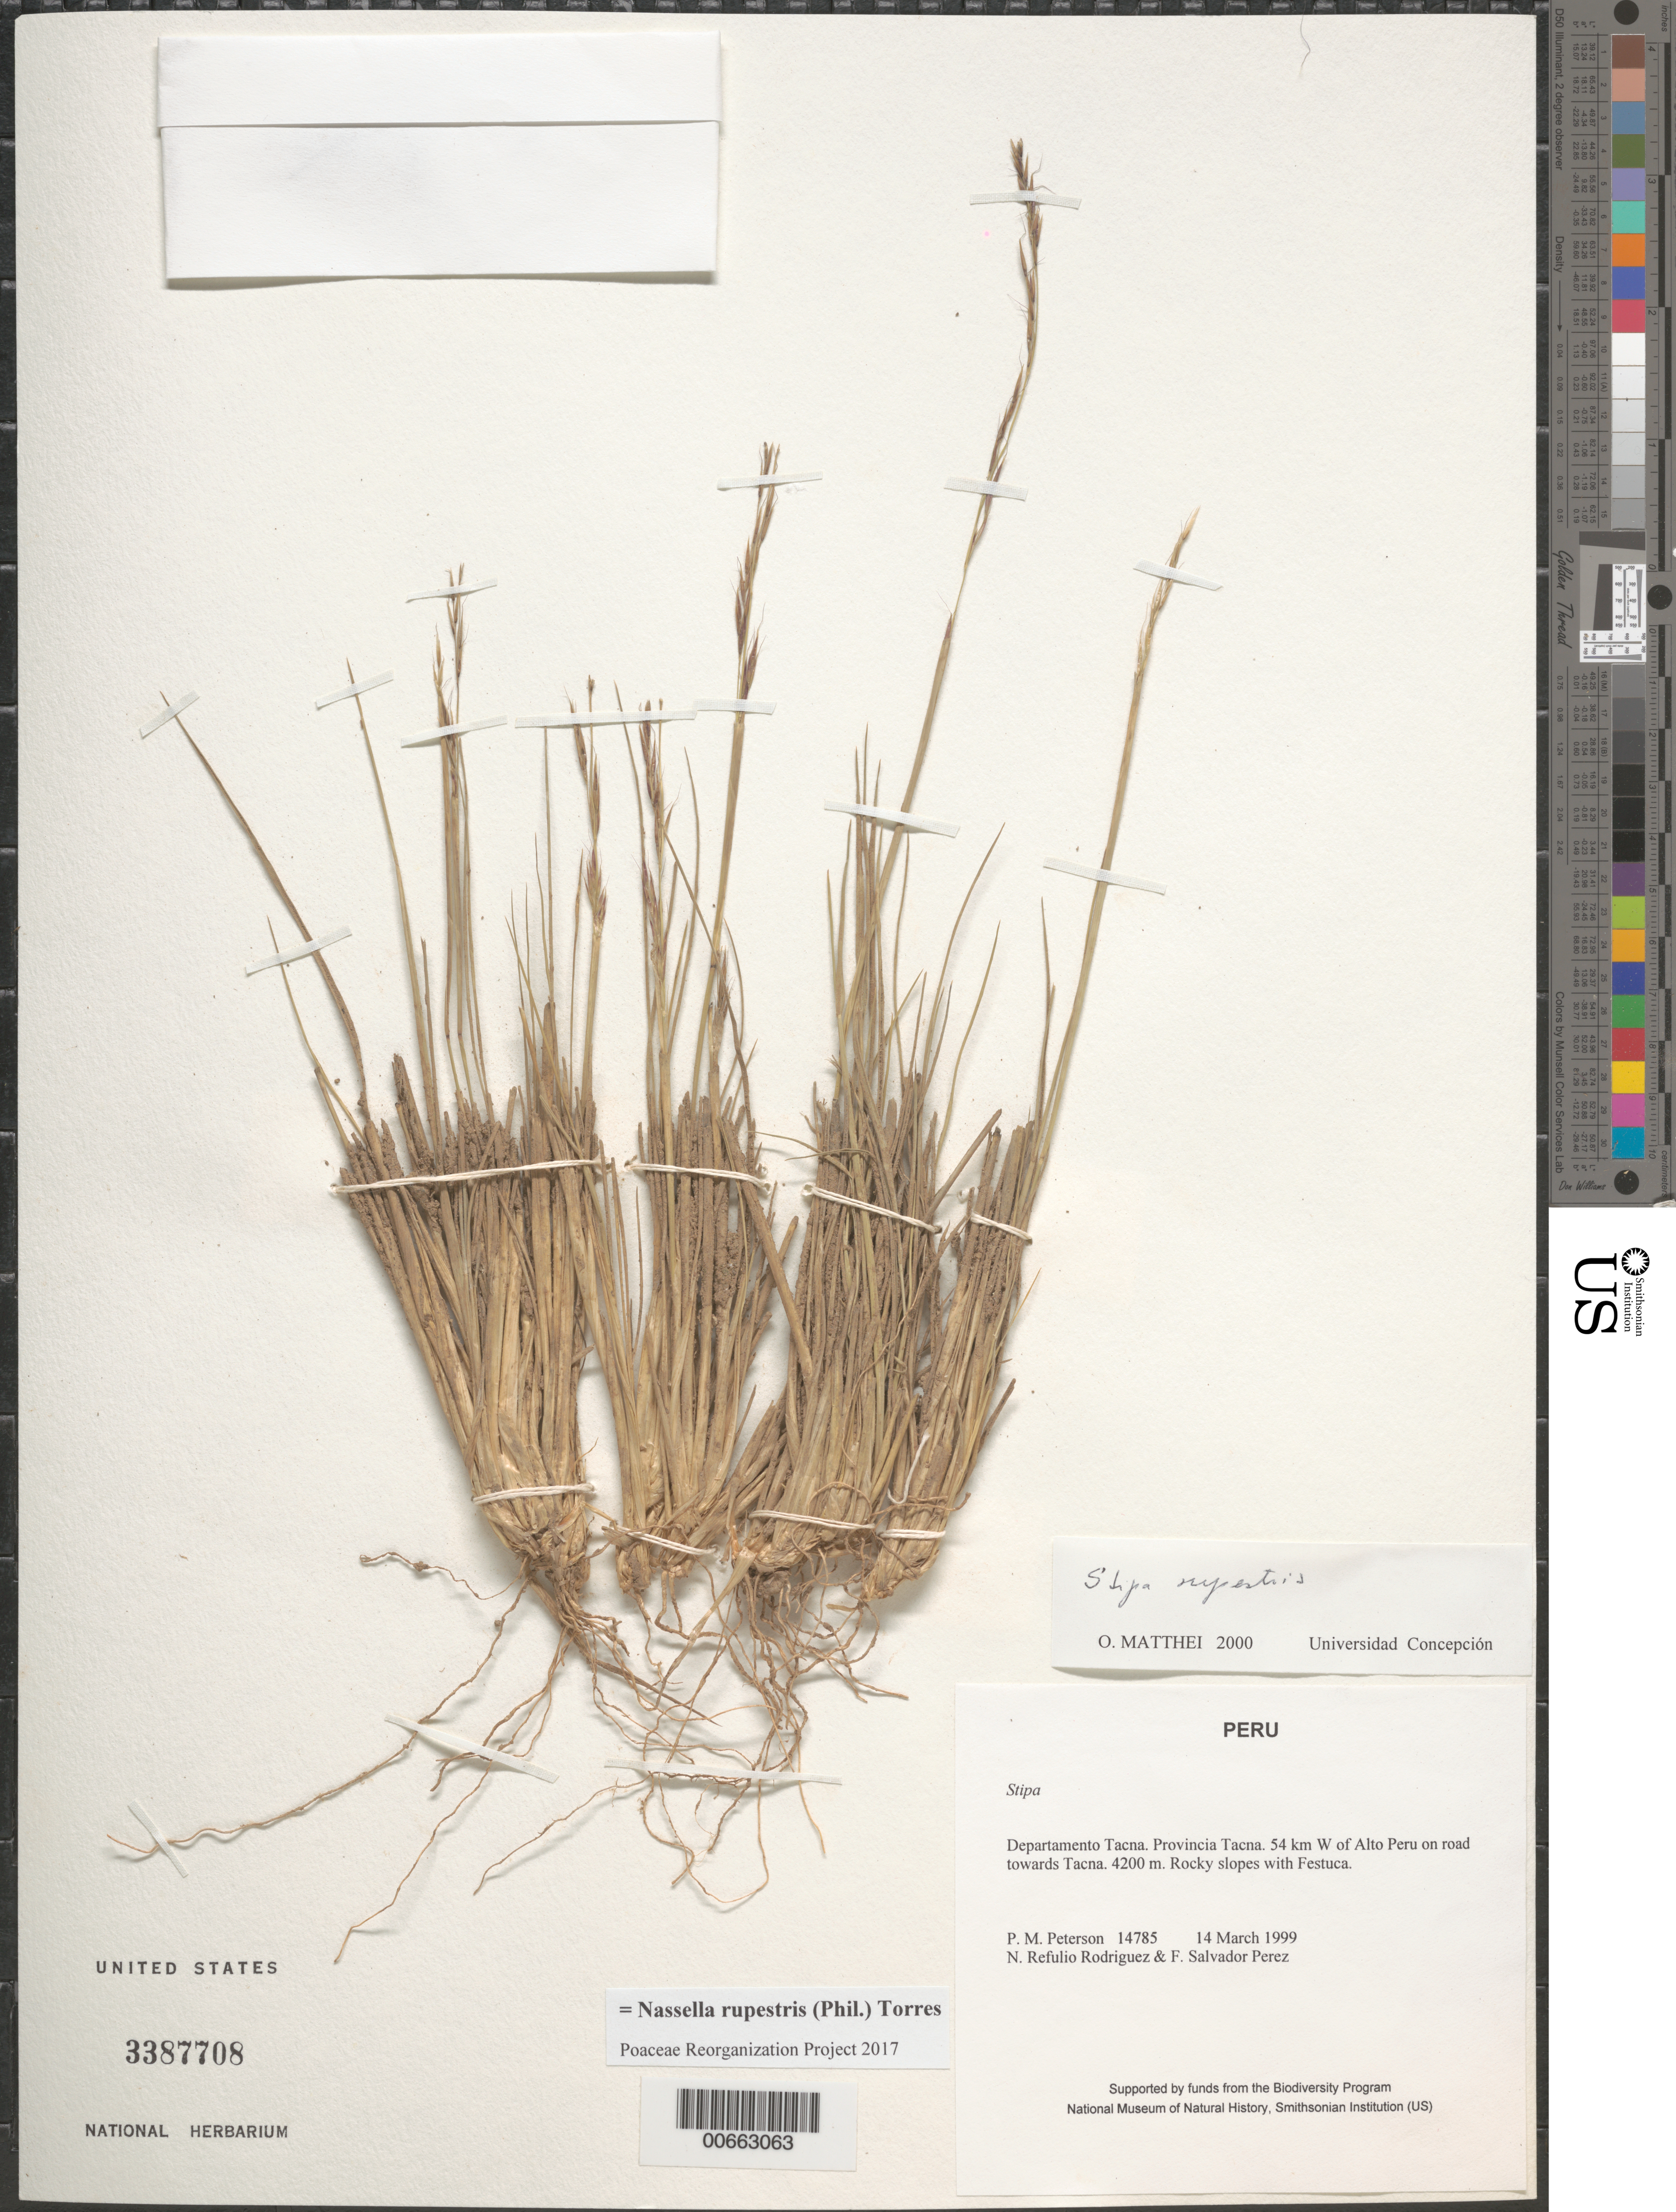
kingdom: Plantae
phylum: Tracheophyta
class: Liliopsida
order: Poales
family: Poaceae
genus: Nassella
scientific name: Nassella rupestris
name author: (Phil.) A.M. Torres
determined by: Poaceae Reorganization Project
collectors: P. M. Peterson, N. Refulio-Rodríguez & F. Salvador Perez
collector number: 14785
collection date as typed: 14 Mar 1999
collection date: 1999-03-14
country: Peru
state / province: Tacna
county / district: Tacna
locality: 54 km W of Alto Peru on road towards Tacna.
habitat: Rocky slopes with Festuca.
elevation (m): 4200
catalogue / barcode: US 3387708